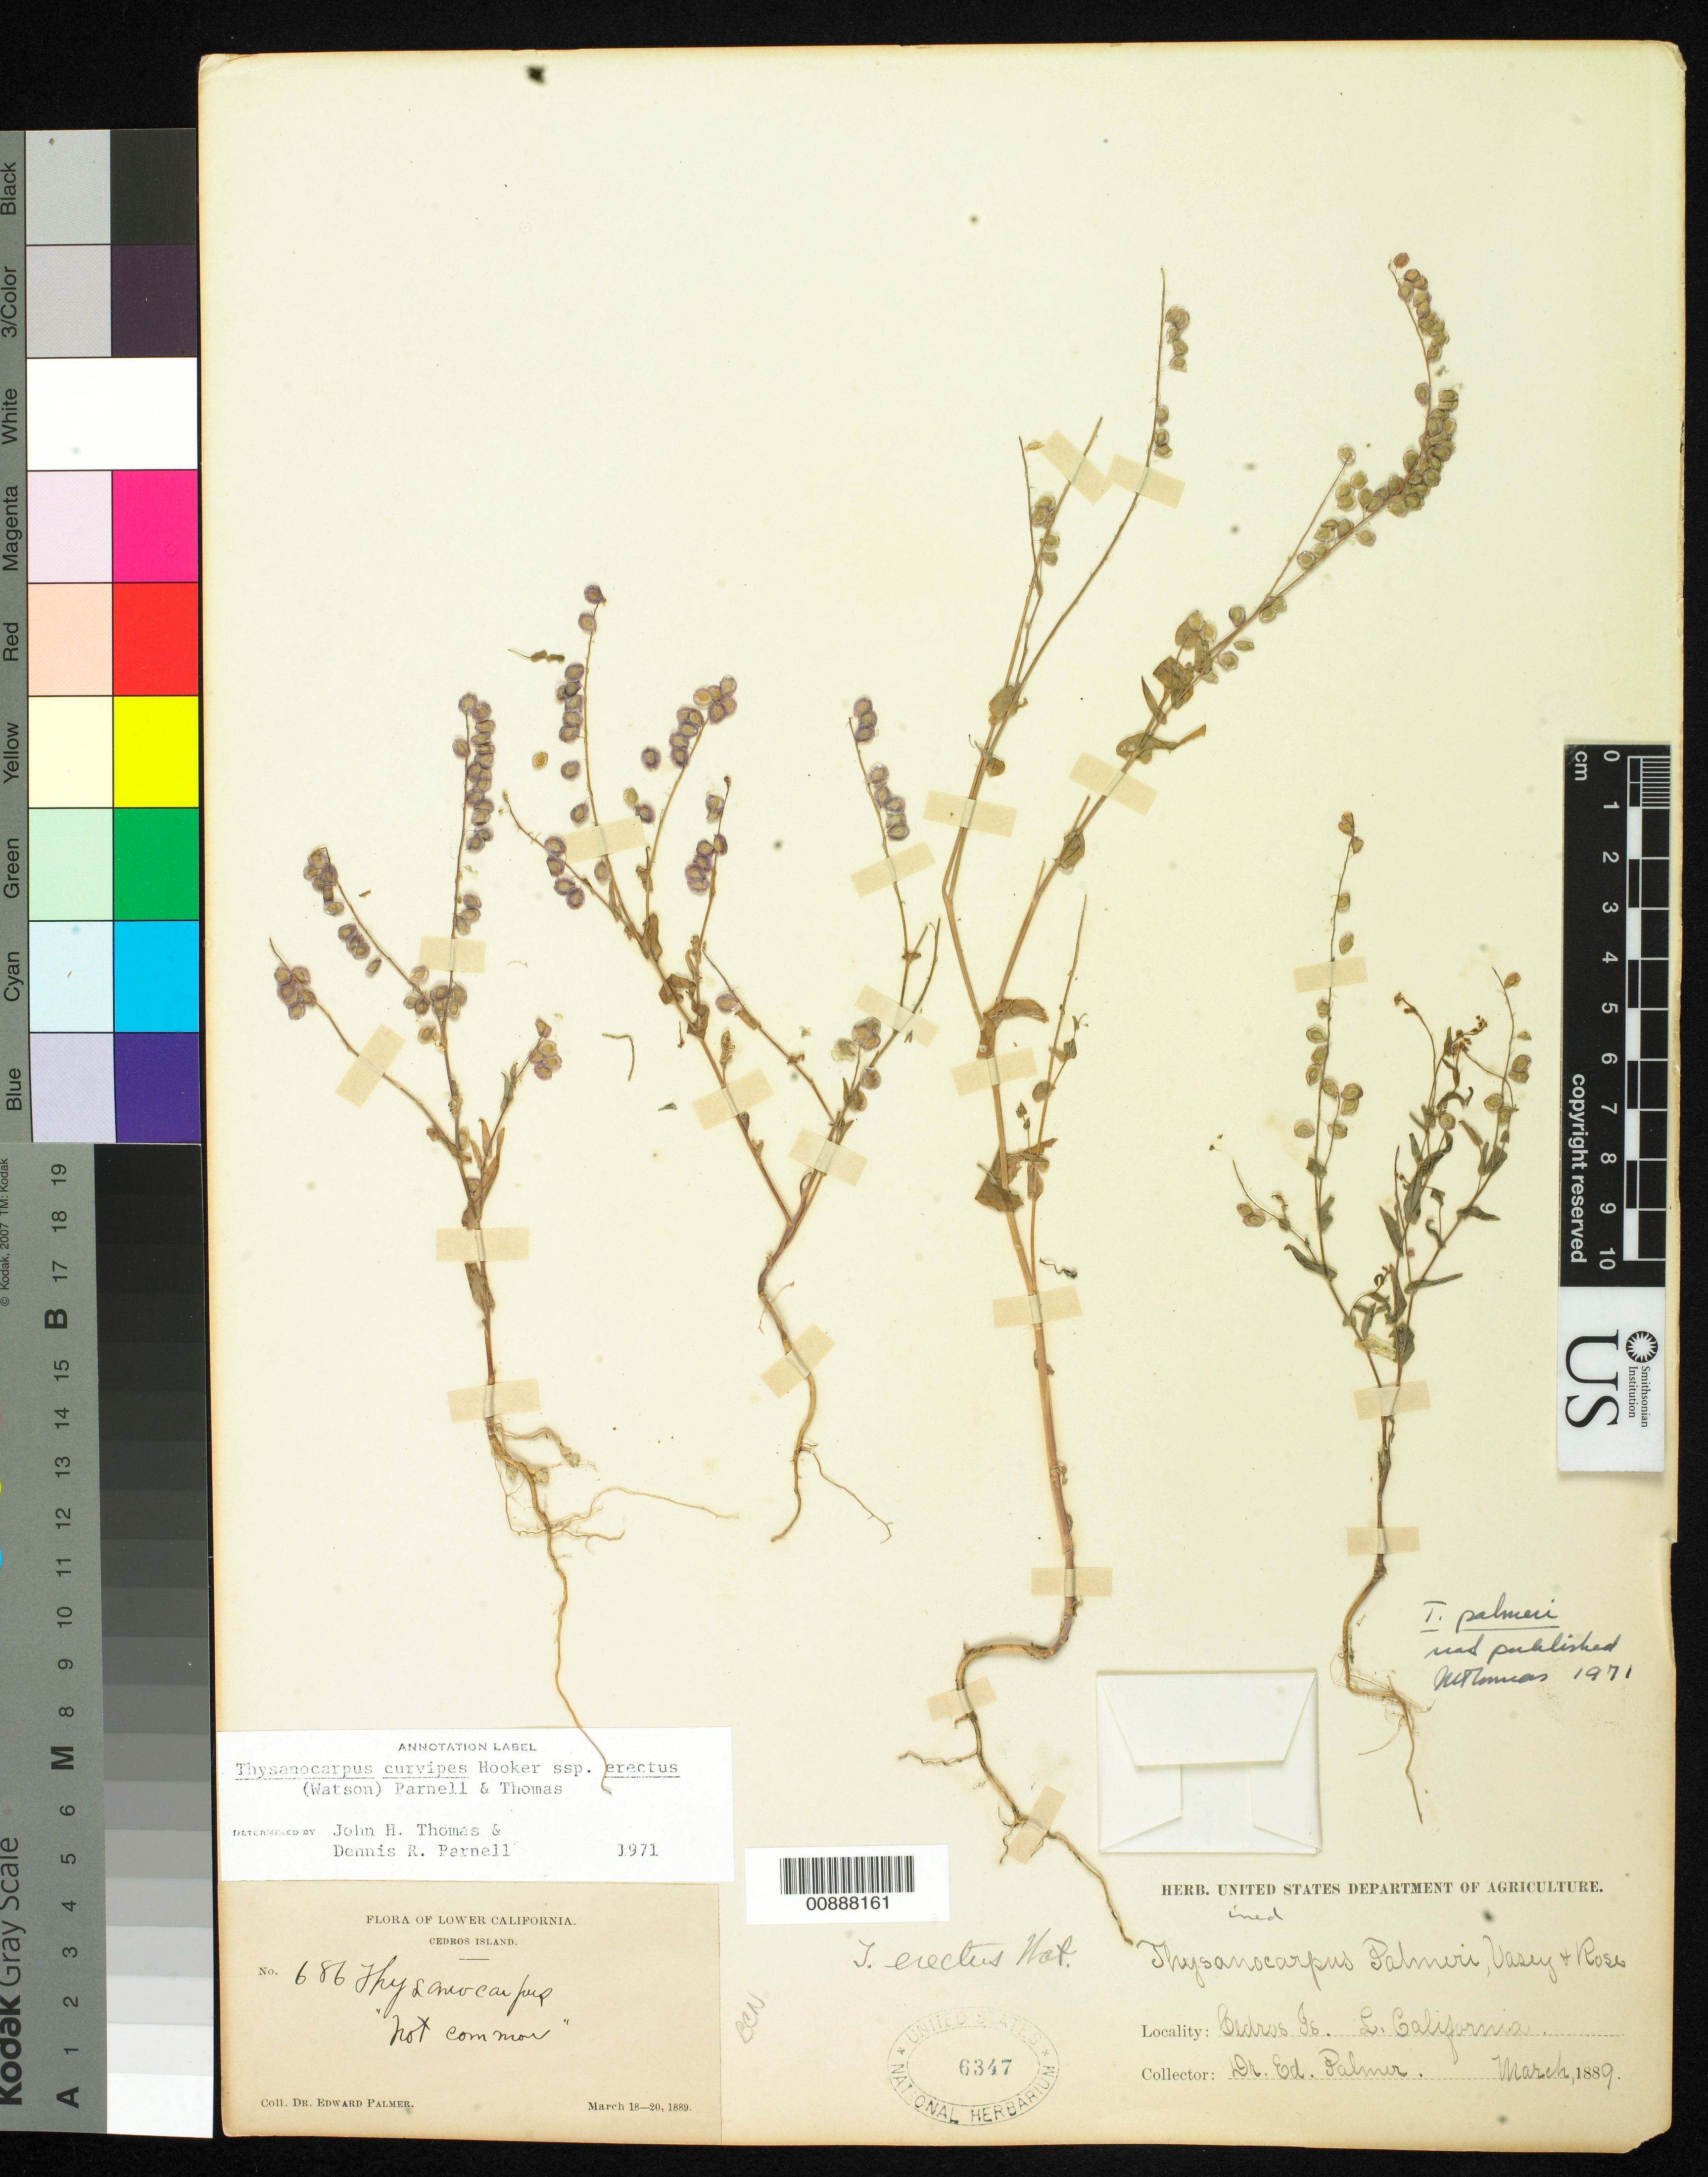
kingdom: Plantae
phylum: Tracheophyta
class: Magnoliopsida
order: Brassicales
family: Brassicaceae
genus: Thysanocarpus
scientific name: Thysanocarpus curvipes subsp. erectus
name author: (S. Watson) D. Parn. & J.H. Thomas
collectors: E. Palmer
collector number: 686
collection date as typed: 18 Mar 1889 to 20 Mar 1889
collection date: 1889-03-18/1889-03-20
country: Mexico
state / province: Baja California Norte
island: Cedros I.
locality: Cedros Island, Baja California.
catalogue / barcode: US 6347